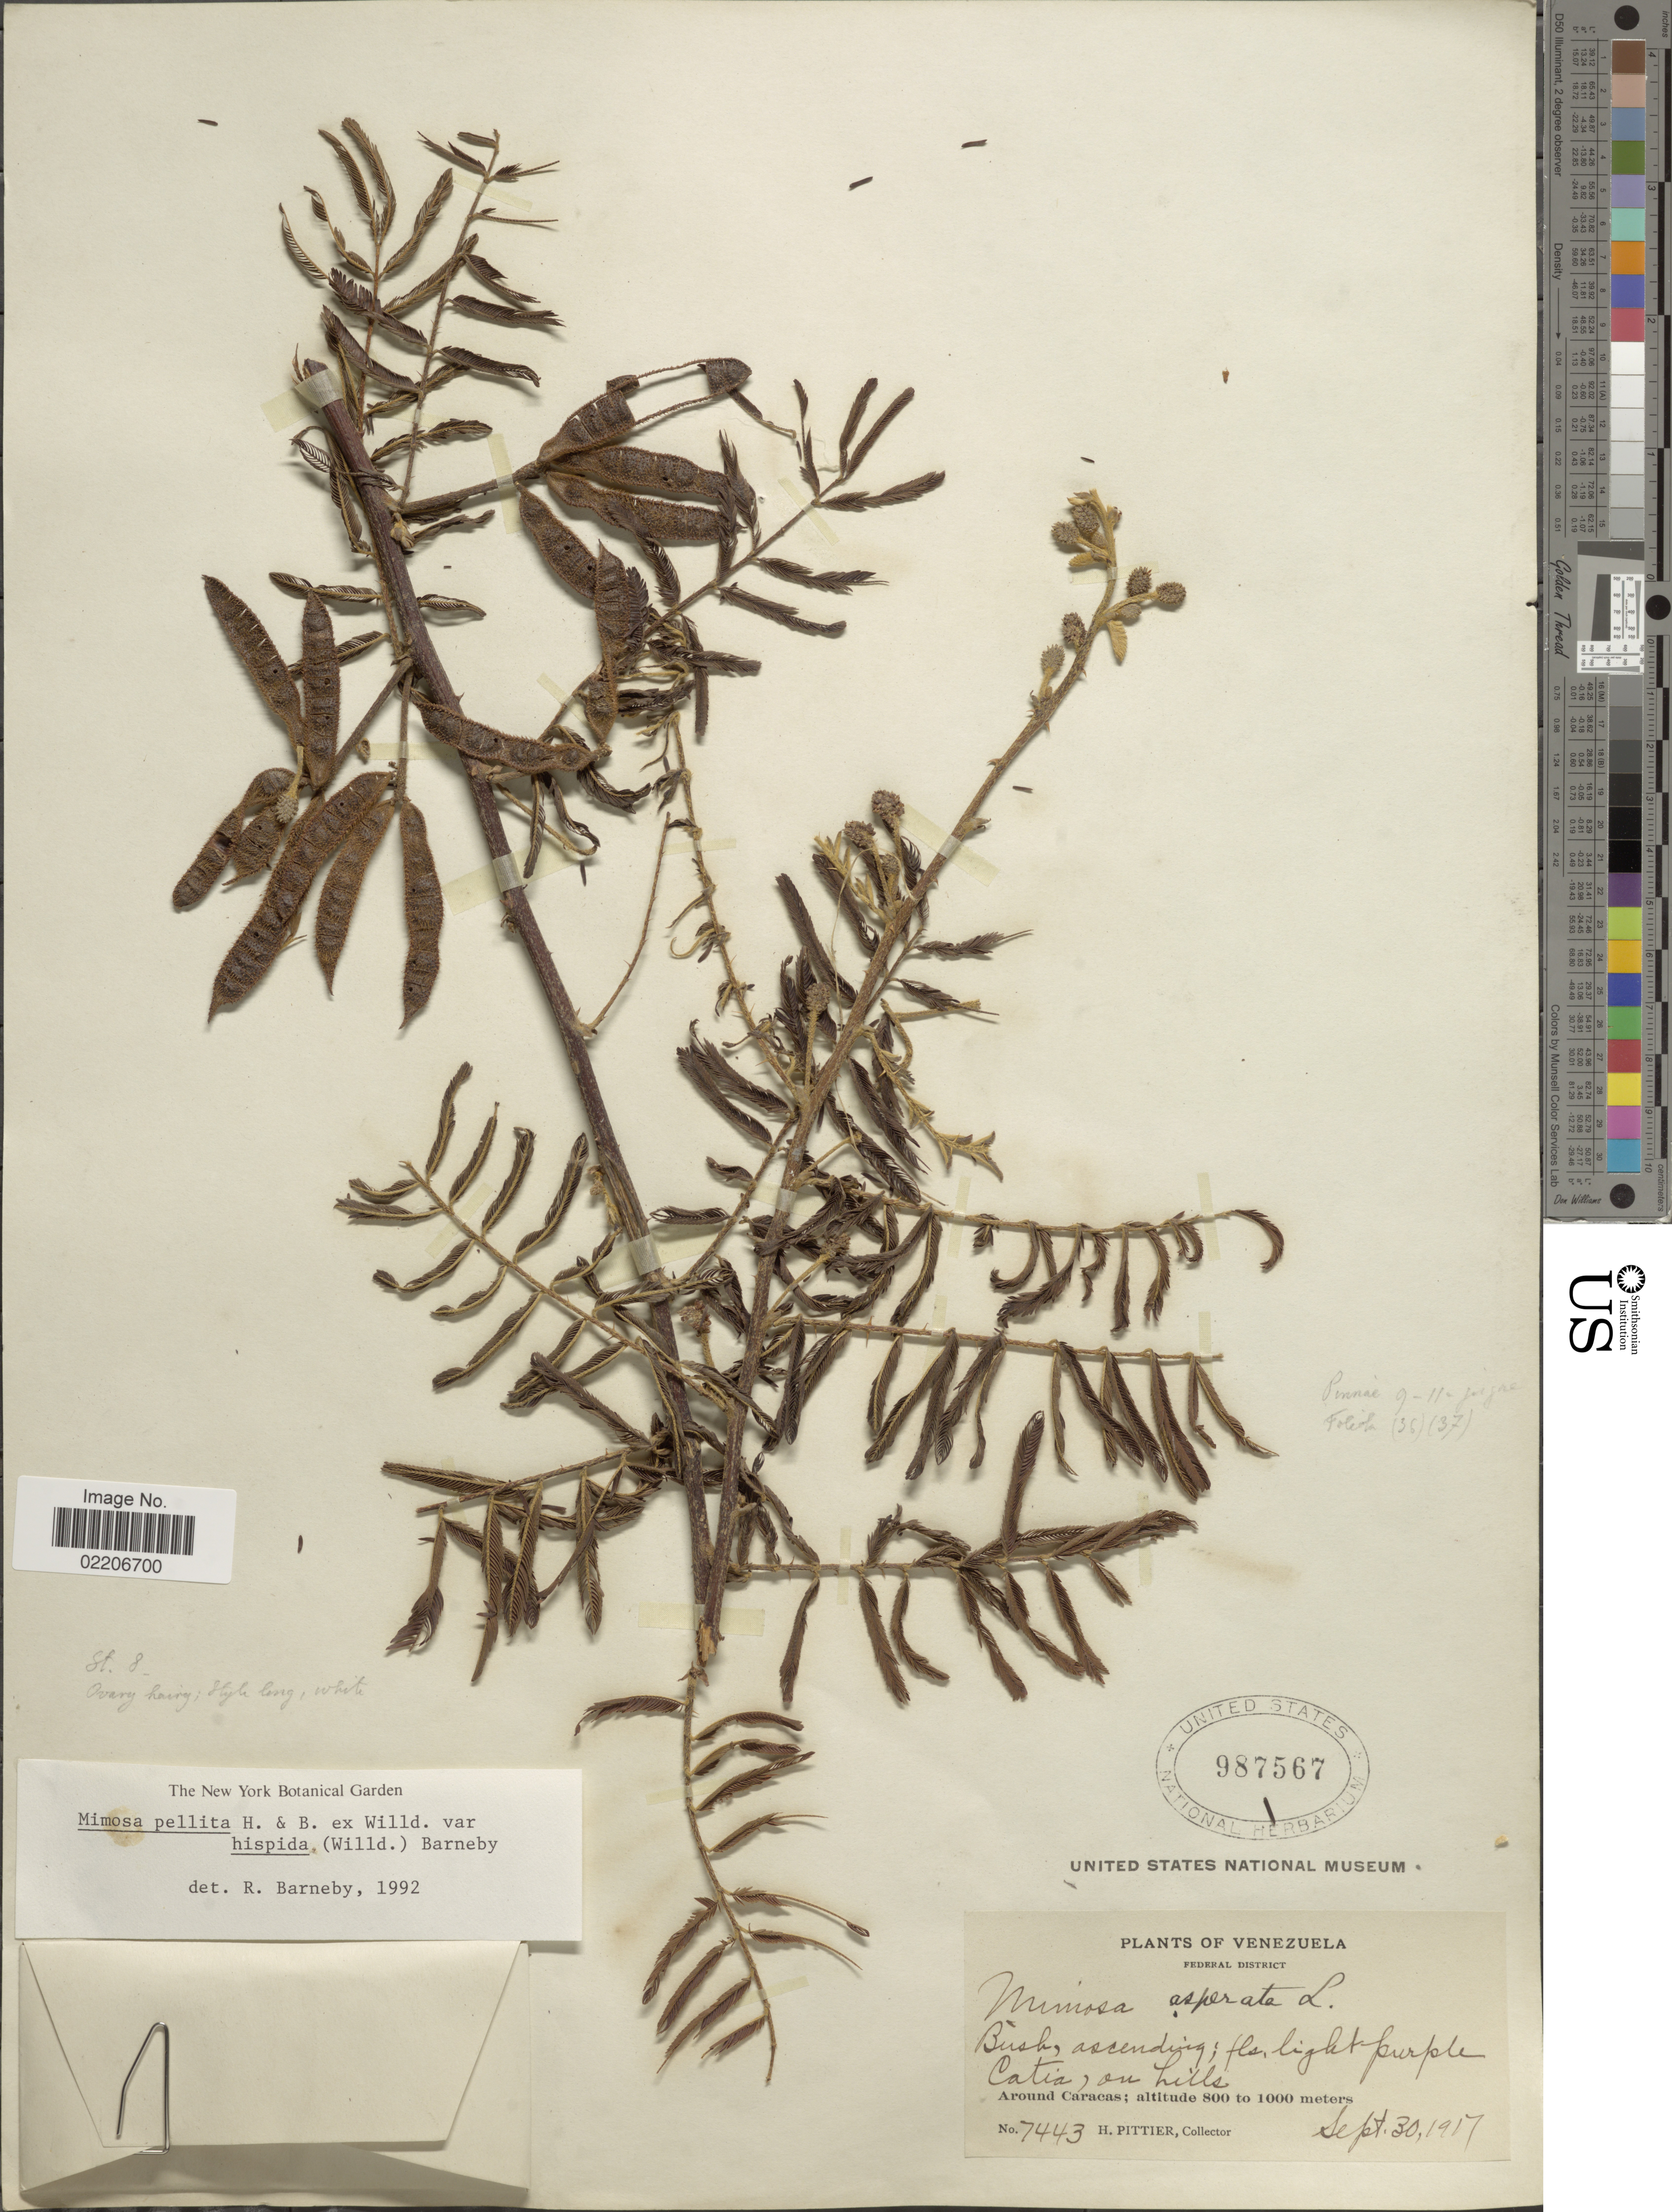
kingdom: Plantae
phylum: Tracheophyta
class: Magnoliopsida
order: Fabales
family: Fabaceae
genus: Mimosa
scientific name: Mimosa pellita var. hispida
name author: (Willd.) Barneby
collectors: H. F. Pittier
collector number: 7443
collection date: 1917-09-30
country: Venezuela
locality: Federal District, around Caracas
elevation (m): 800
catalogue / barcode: US 987567